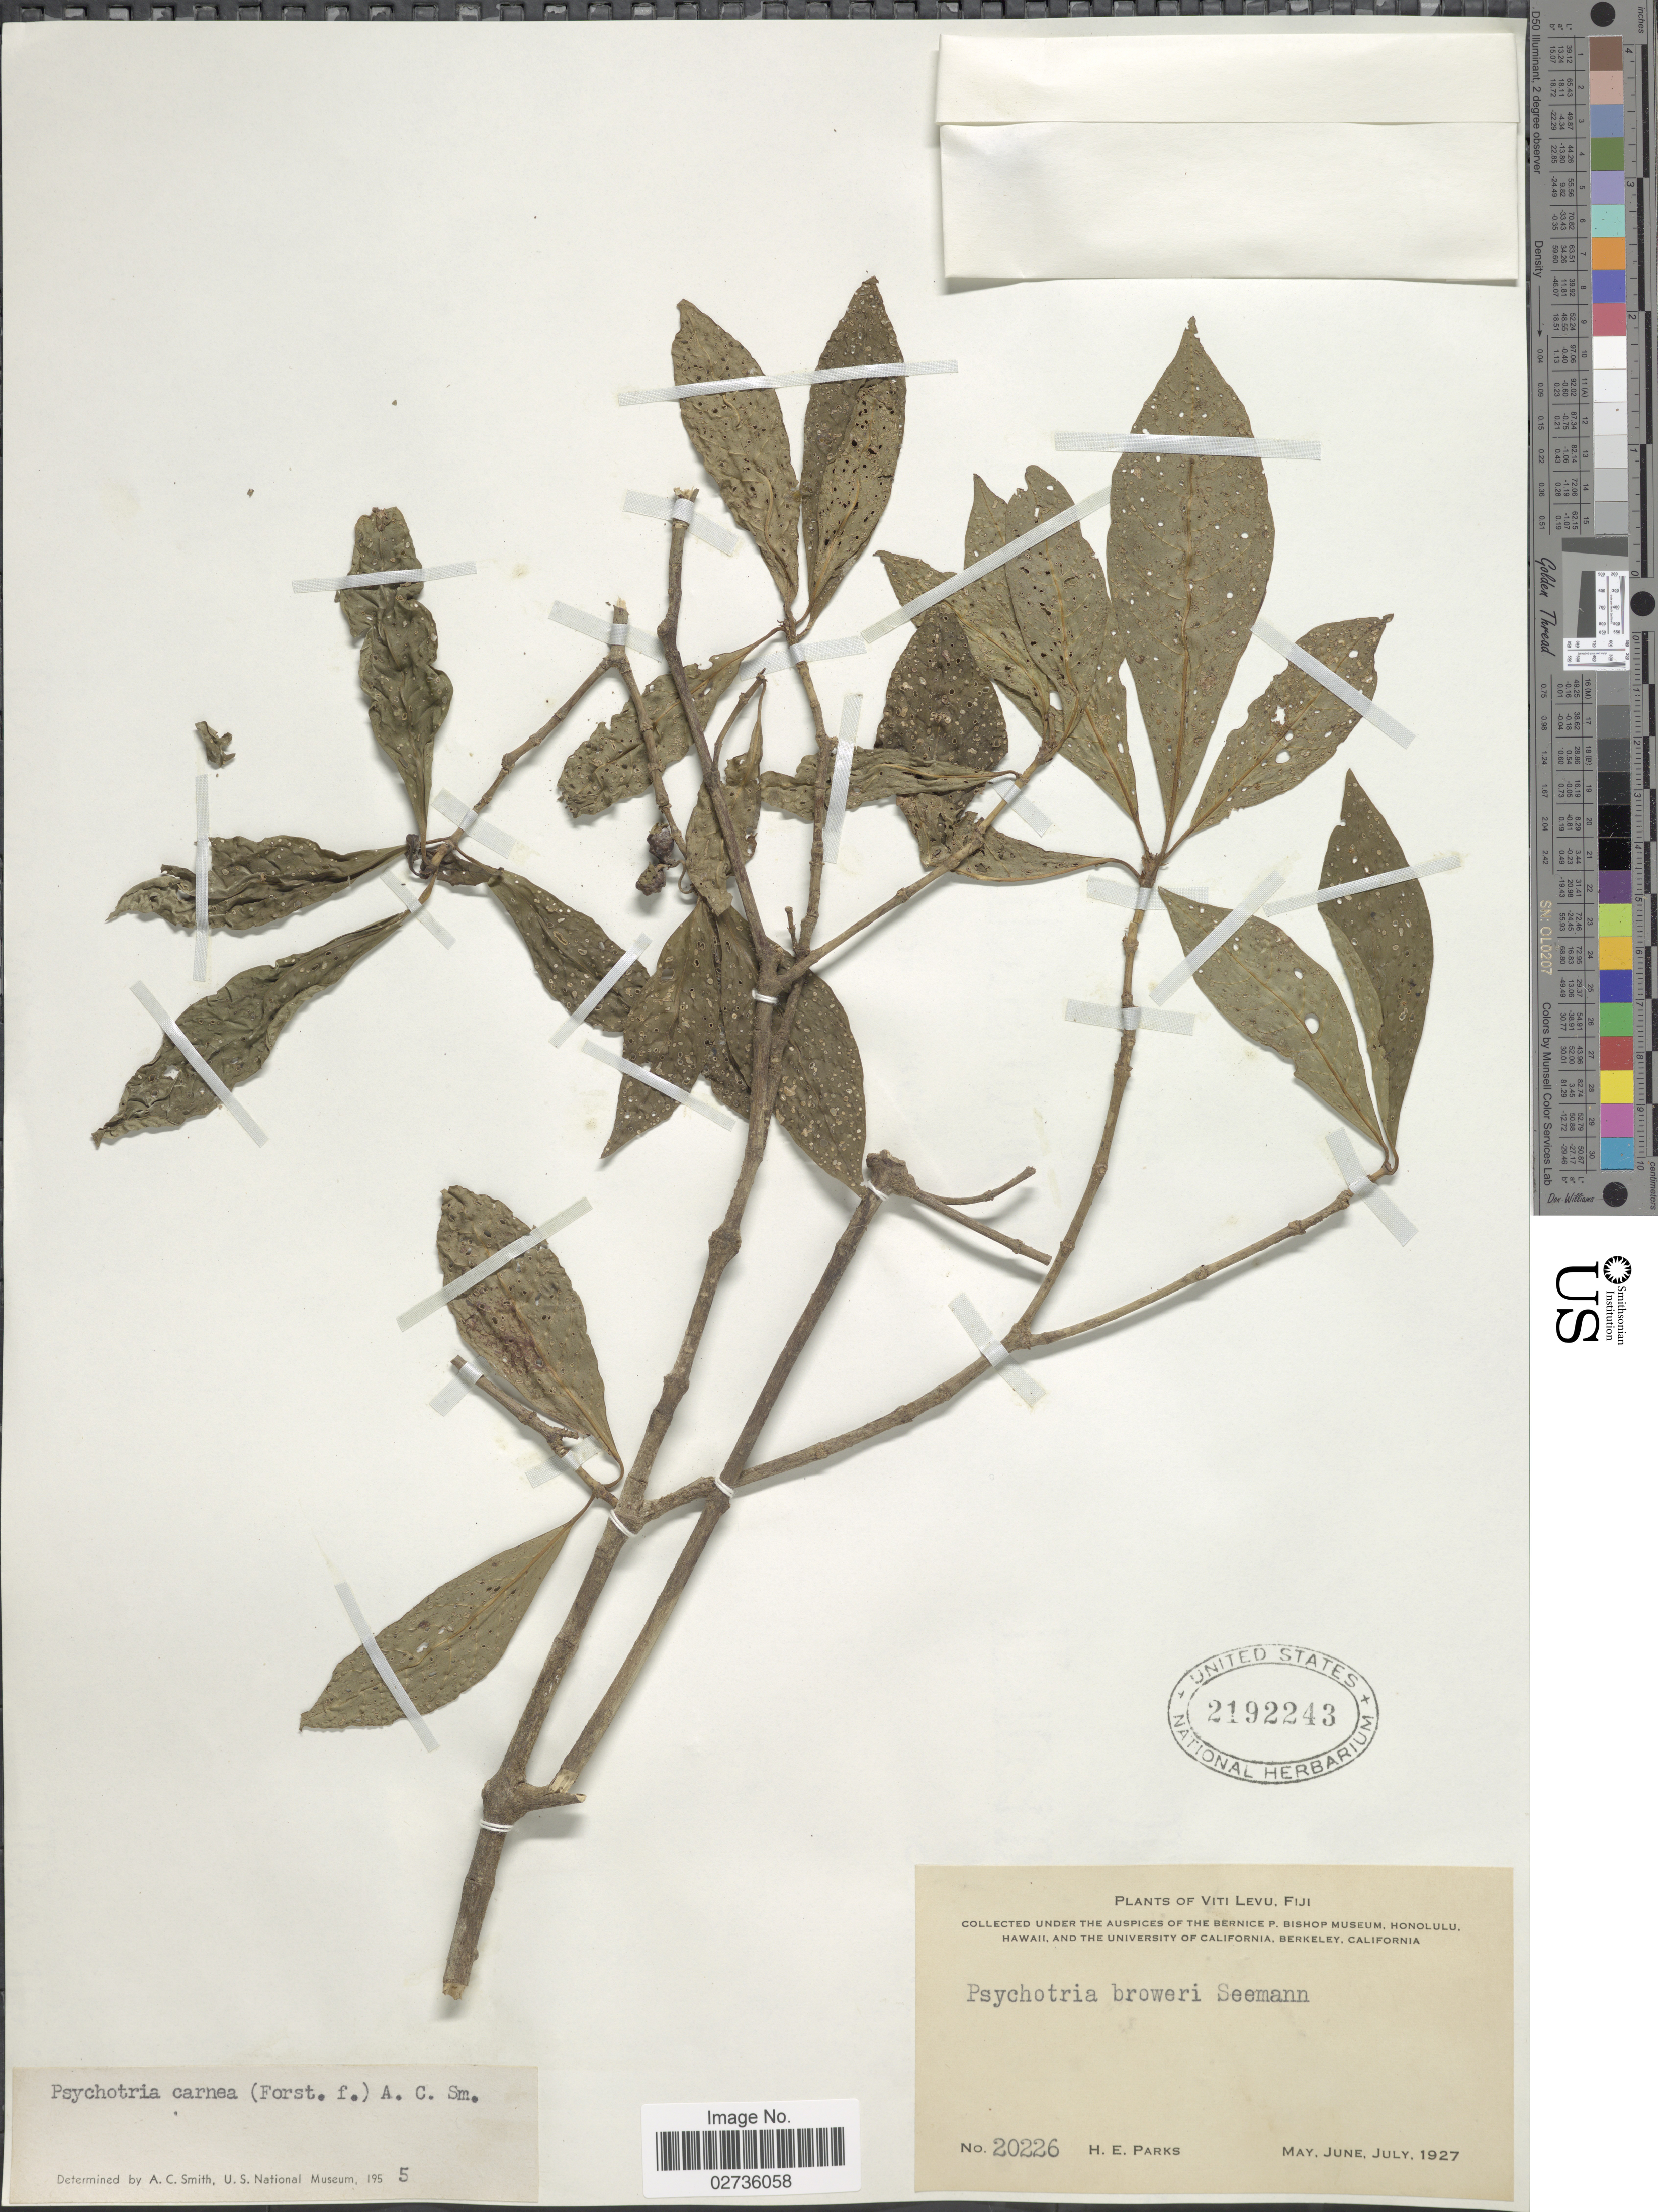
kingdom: Plantae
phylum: Tracheophyta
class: Magnoliopsida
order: Gentianales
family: Rubiaceae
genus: Psychotria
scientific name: Psychotria carnea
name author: (G. Forst.) A.C. Sm.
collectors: H. E. Parks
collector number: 20226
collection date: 1927-05/1927-07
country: Fiji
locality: Viti Levu.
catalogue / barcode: US 2192243